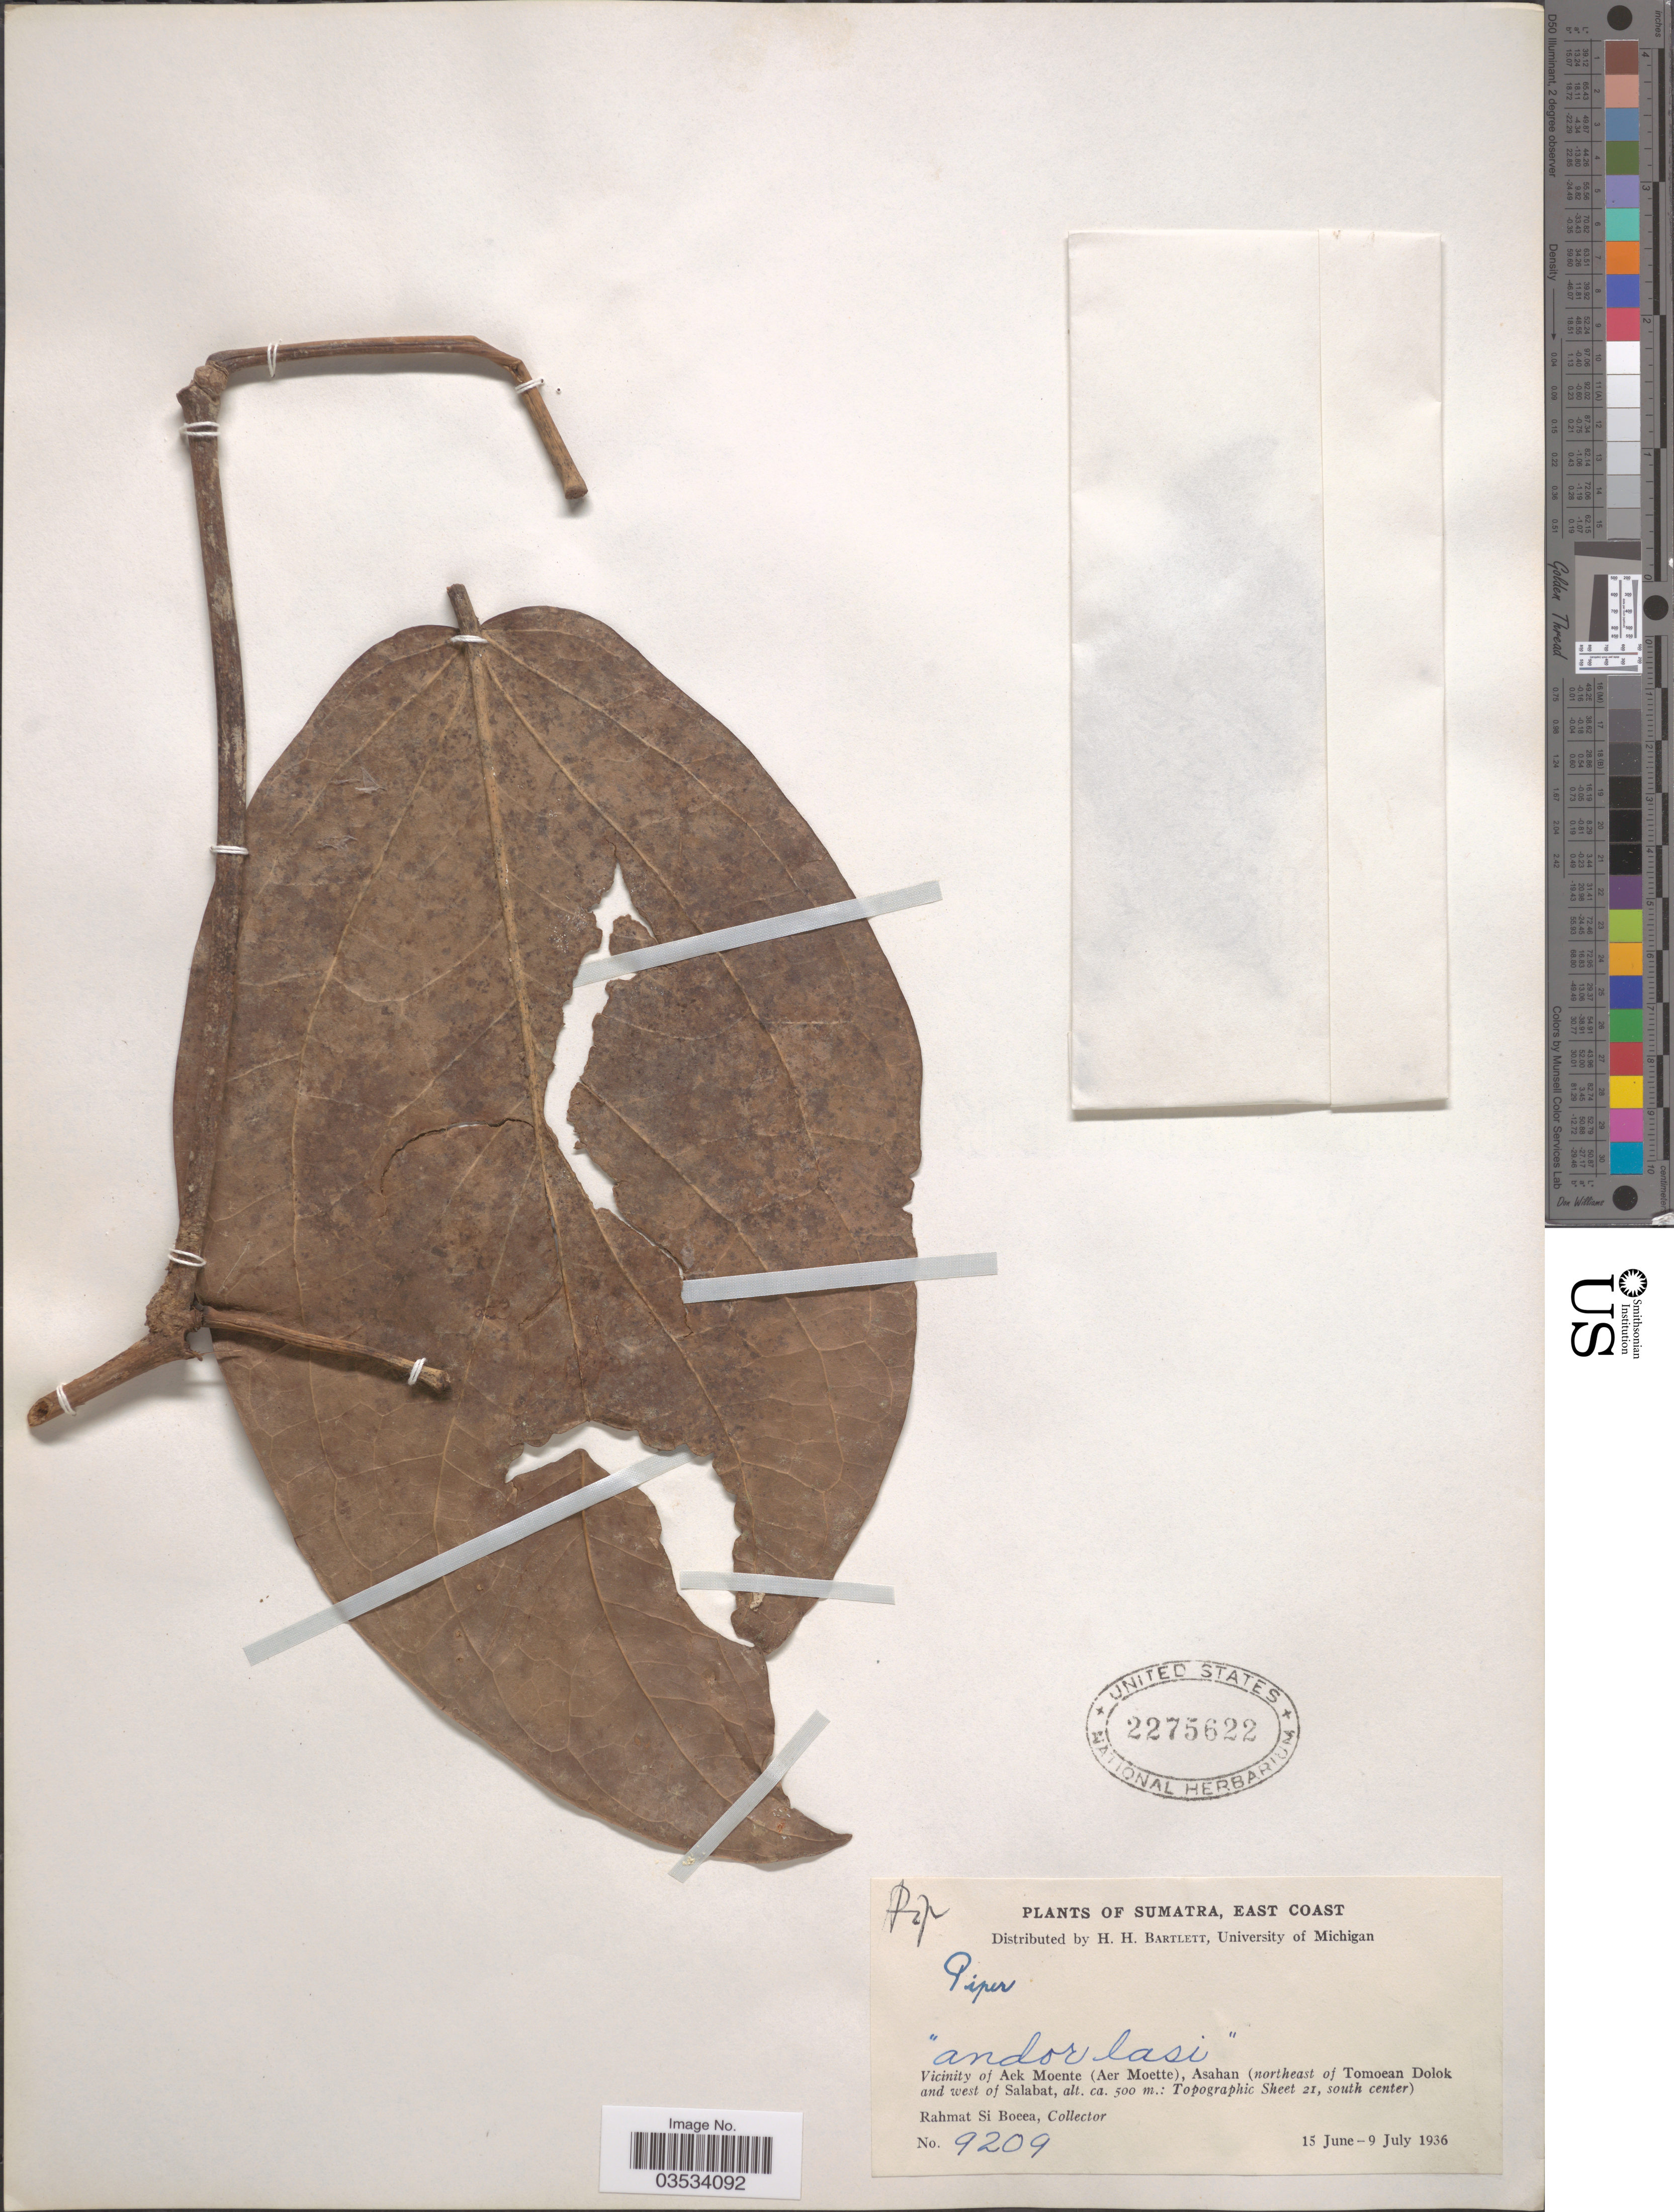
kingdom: Plantae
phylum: Tracheophyta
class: Magnoliopsida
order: Piperales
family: Piperaceae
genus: Piper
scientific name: Piper sp.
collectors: Rahmat Si Boeea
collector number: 9209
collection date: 1936-06-15/1936-07-09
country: Indonesia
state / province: Sumatra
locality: East Coast. Vicinity of Aek Moente (Aer Moette), Asahan (northeast of Tomoean Dolok and west of Salabat: Topographic Sheet 21, south center).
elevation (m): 500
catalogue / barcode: US 2275622